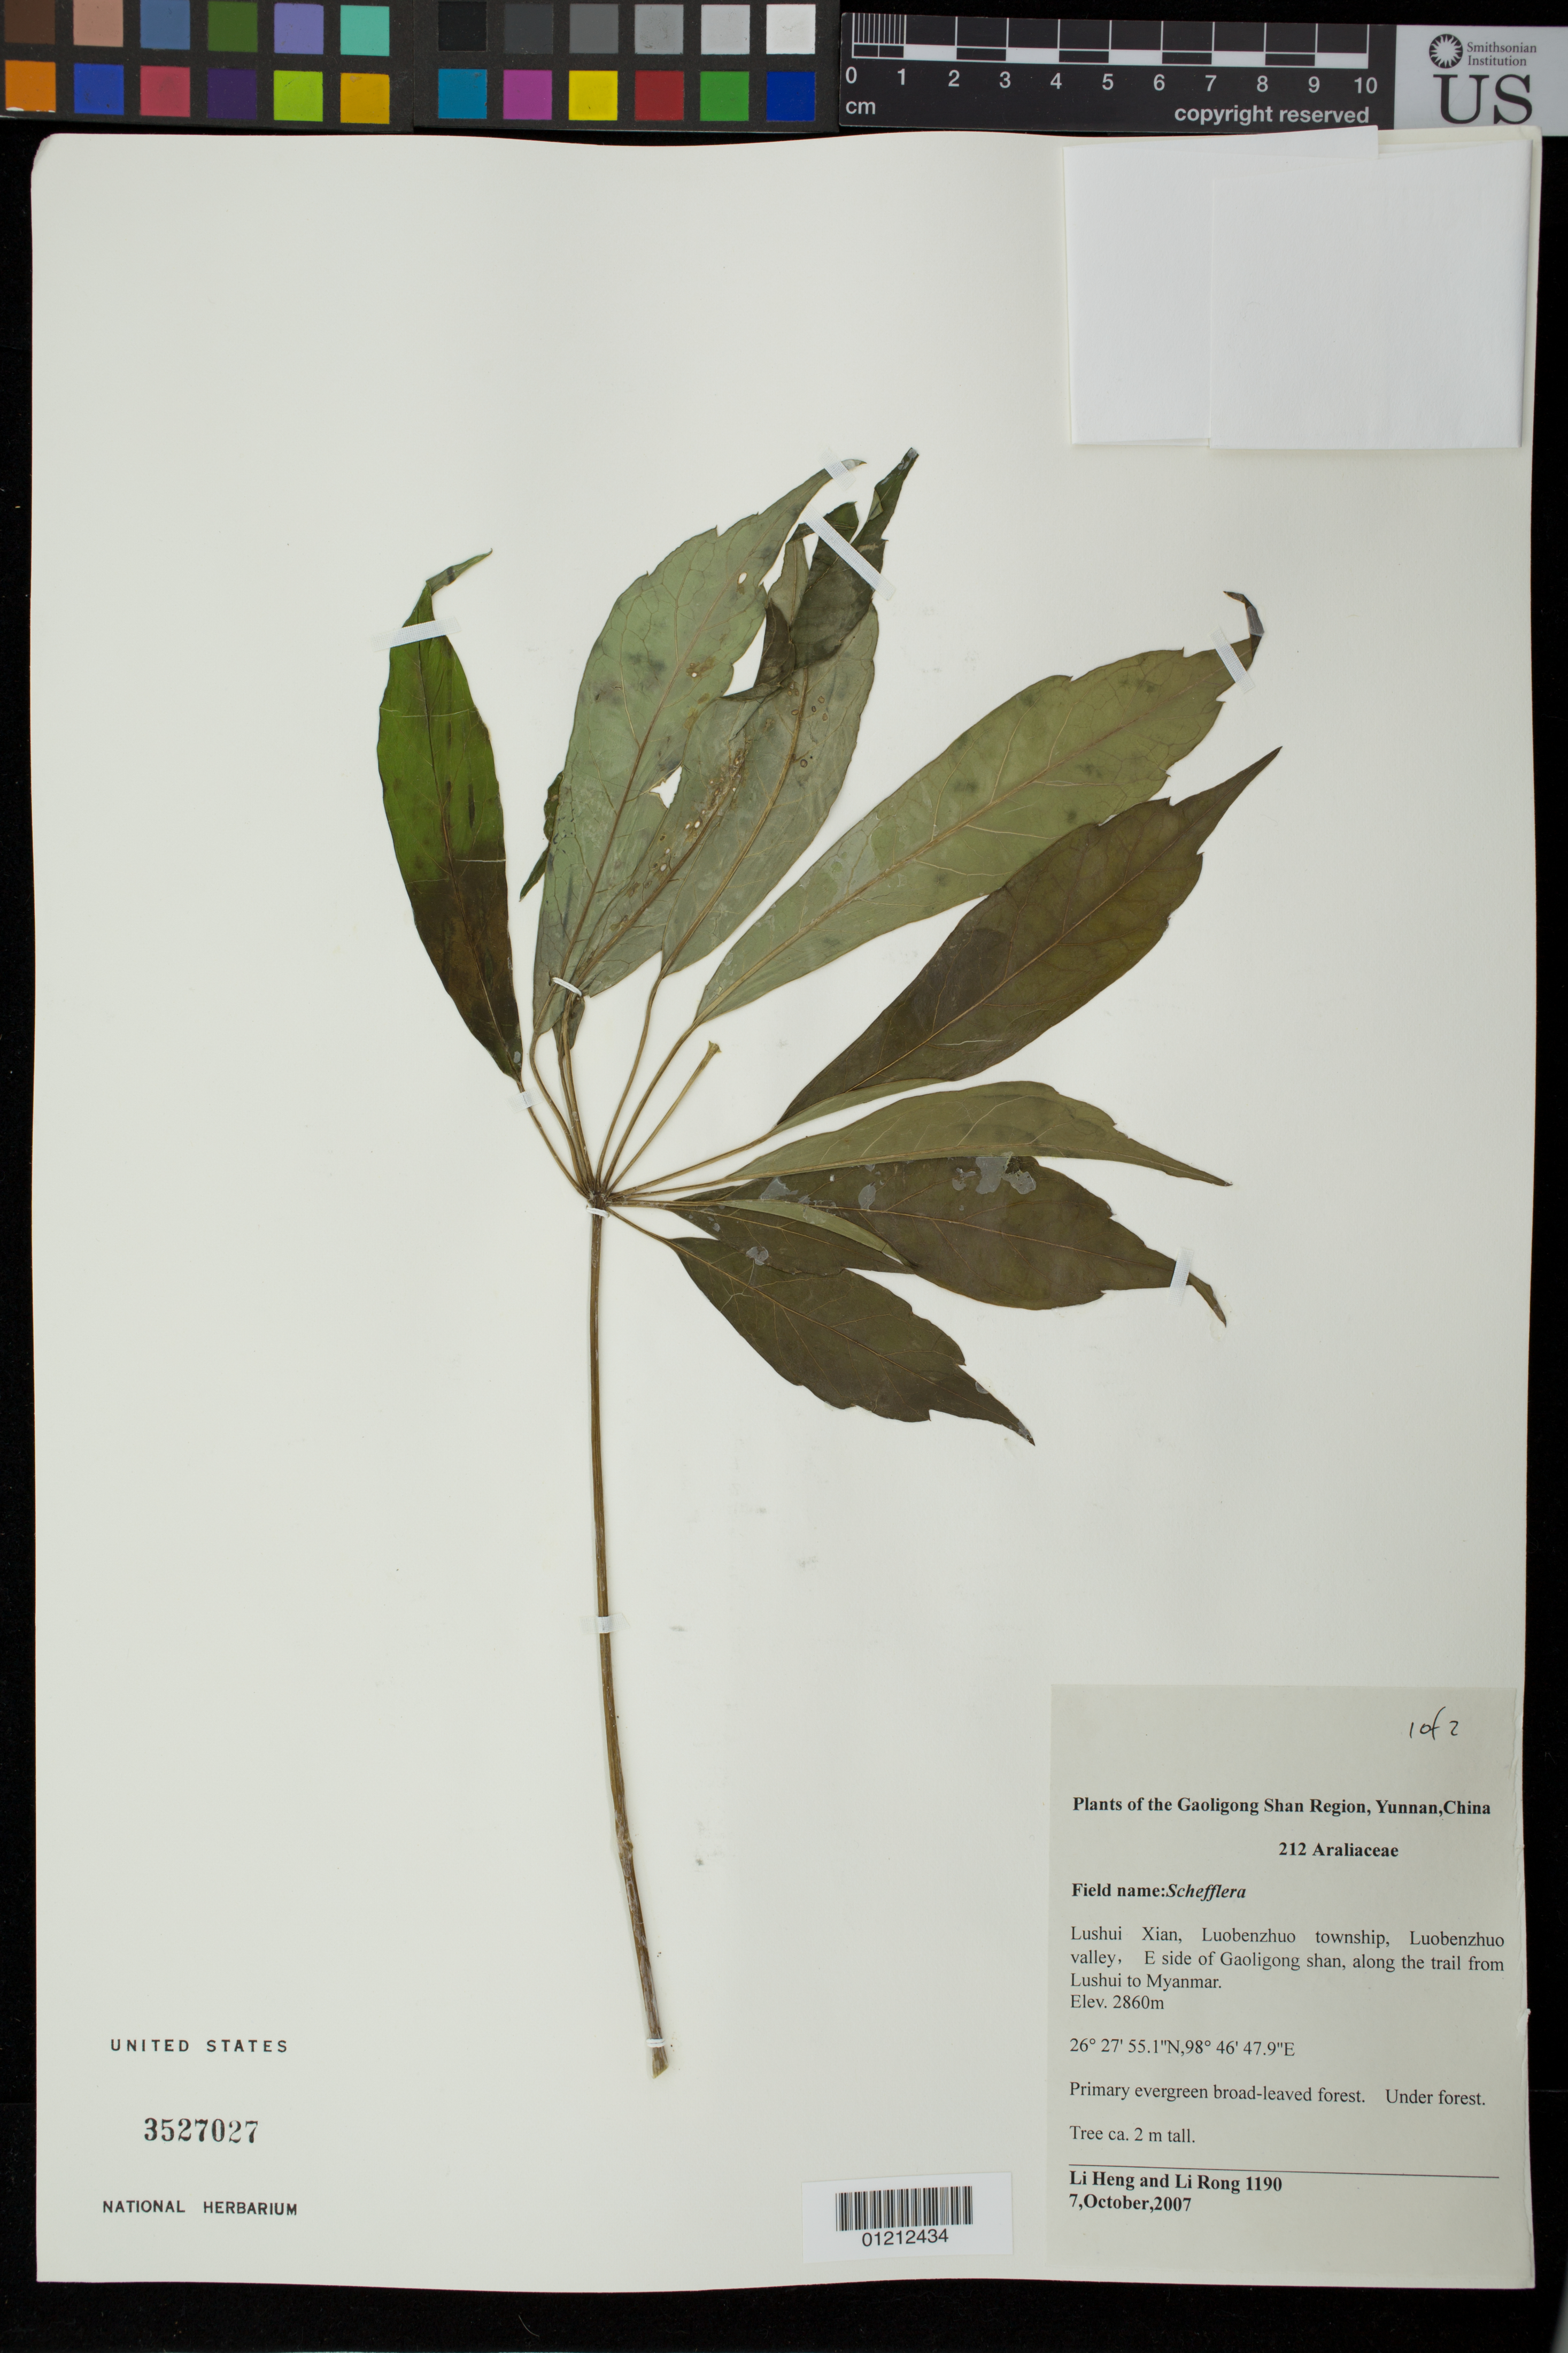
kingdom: Plantae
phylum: Tracheophyta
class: Magnoliopsida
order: Apiales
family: Araliaceae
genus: Schefflera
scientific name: Schefflera sp.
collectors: L. Heng & R. Li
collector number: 1190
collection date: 2007-10-07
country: China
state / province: Yunnan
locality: Lushui Xian, Luobenzhuo township, Luobenzhuo valley, E side of Gaoligong shan, along the trail from Lushui to Myanmar.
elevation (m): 2860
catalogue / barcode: US 3527027